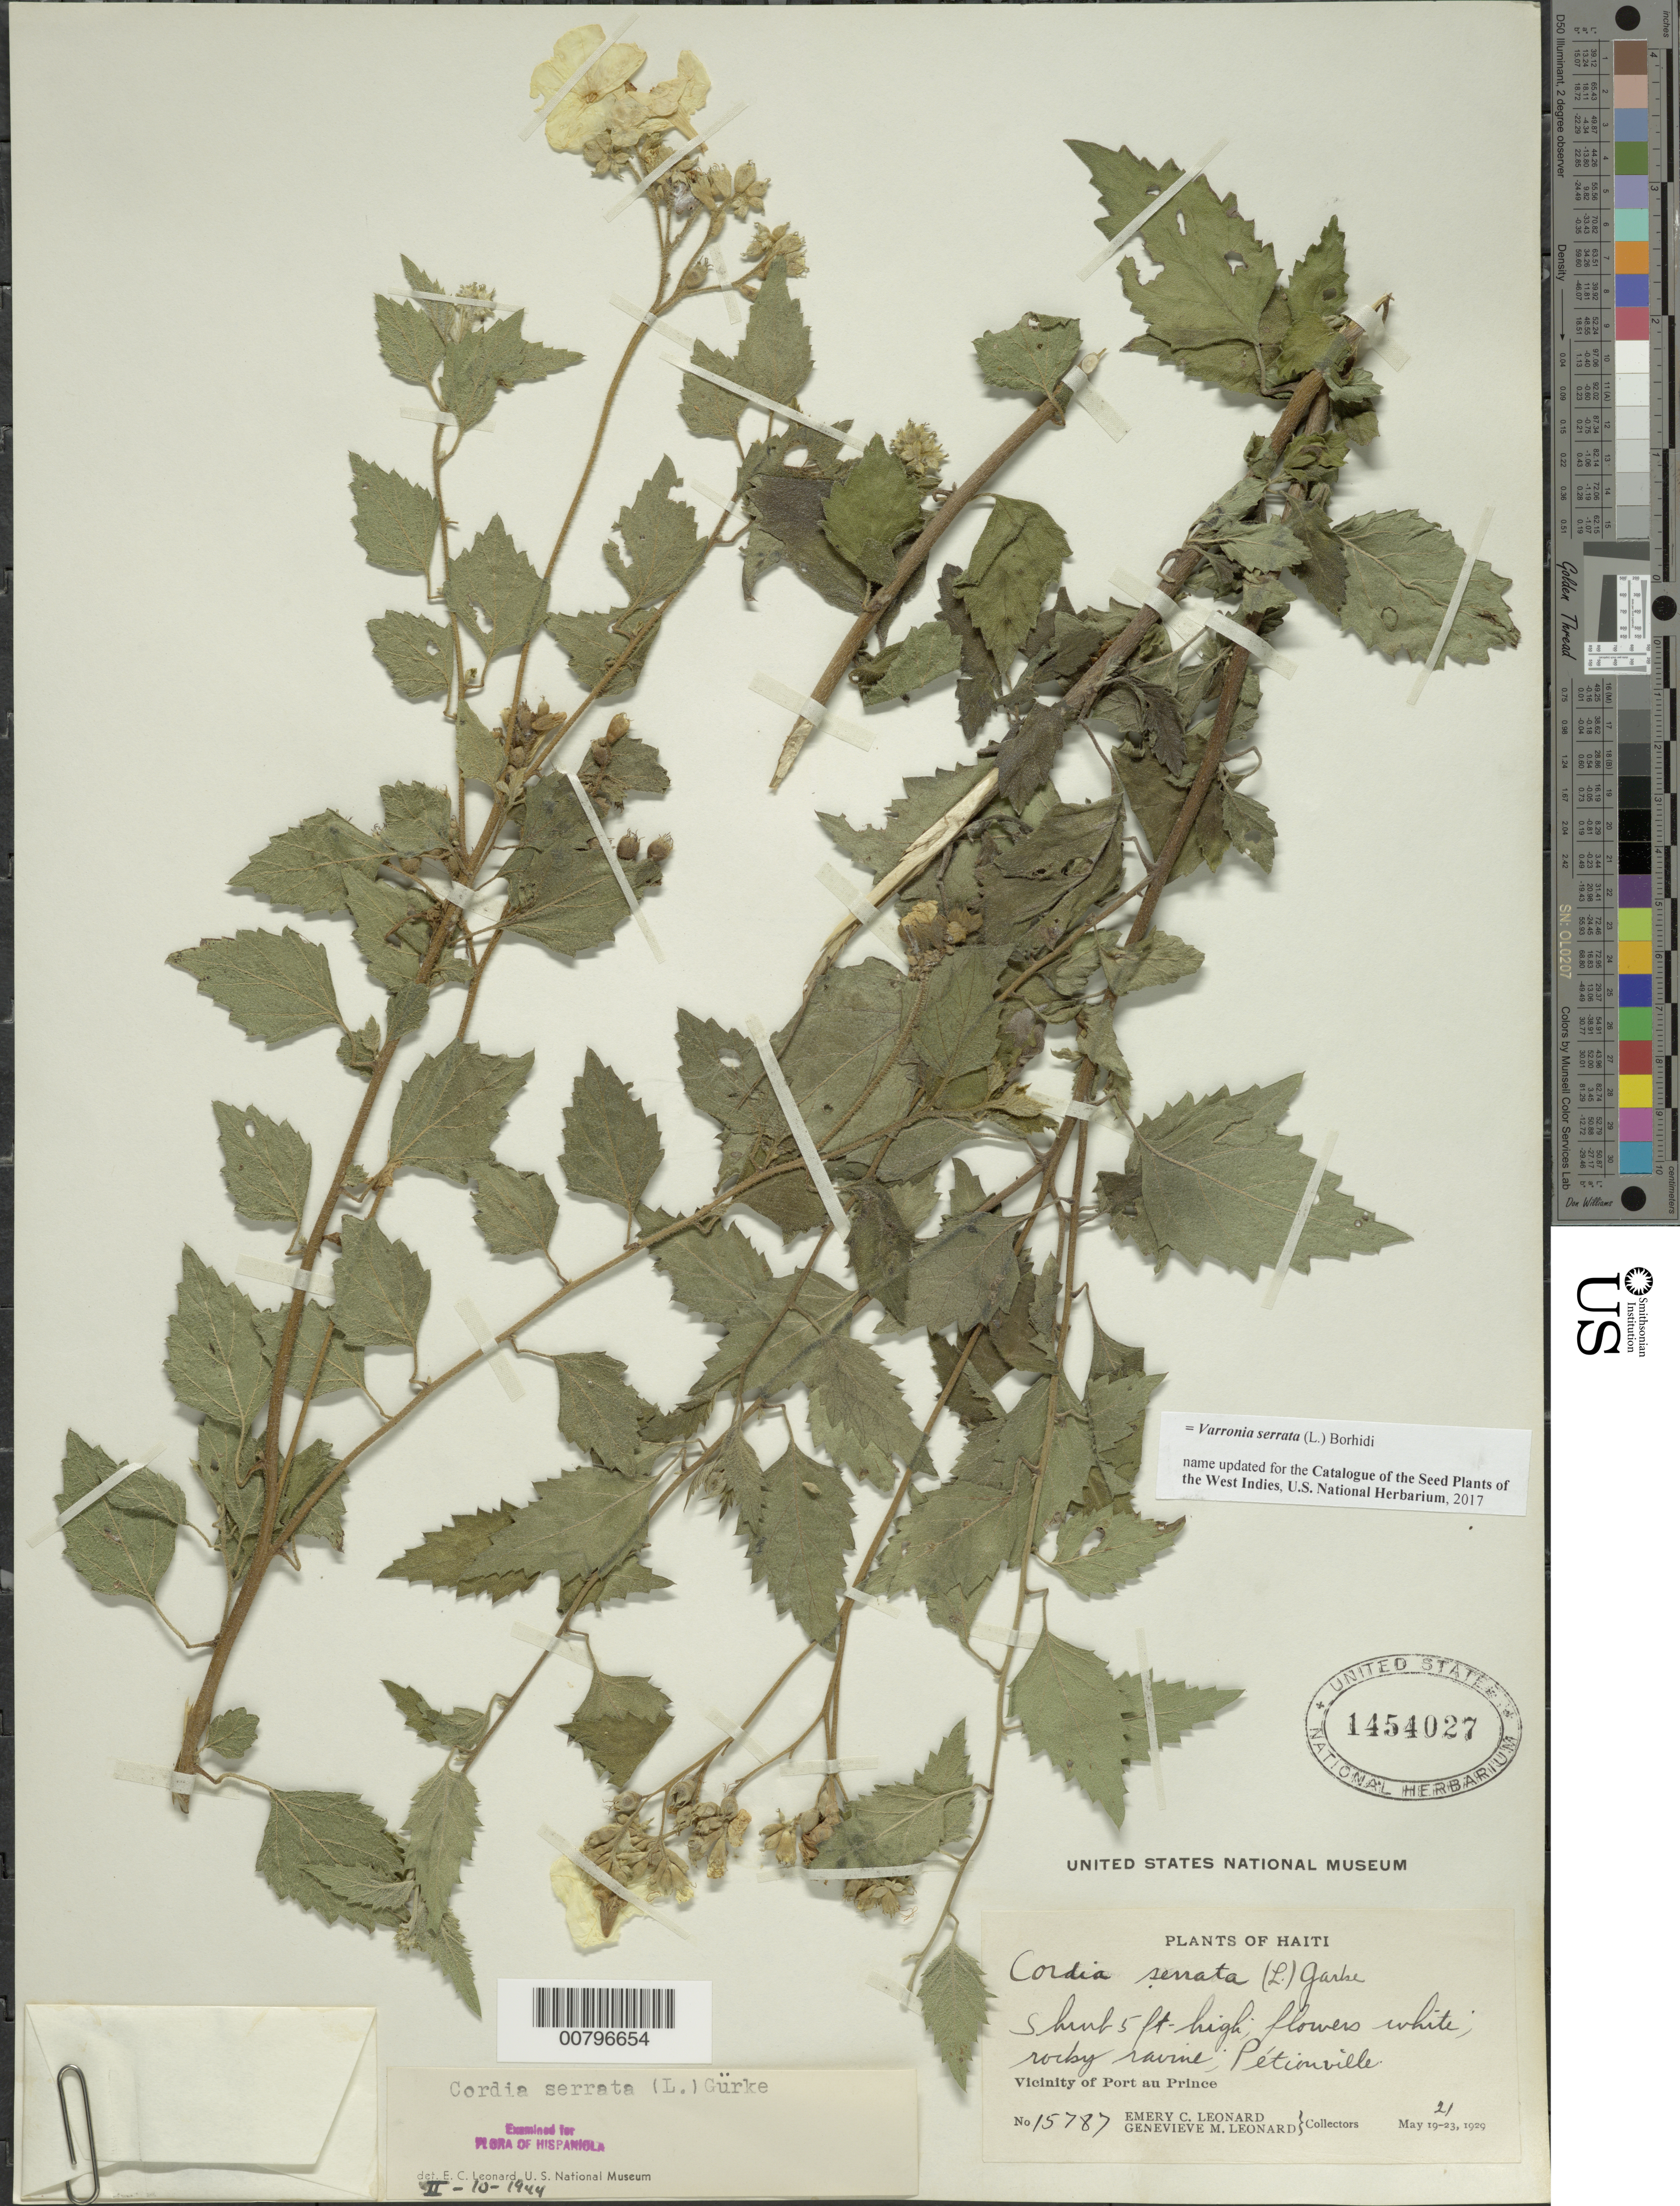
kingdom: Plantae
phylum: Tracheophyta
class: Magnoliopsida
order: Boraginales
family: Cordiaceae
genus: Varronia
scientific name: Varronia serrata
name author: (L.) Borhidi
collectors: E. C. Leonard & G. M. Leonard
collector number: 15787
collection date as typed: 21 May 1929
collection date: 1929-05-21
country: Haiti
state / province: Ouest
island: Hispaniola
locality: Vicinity of Port au Prince, Pétionville.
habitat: Rocky ravine.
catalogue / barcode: US 1454027